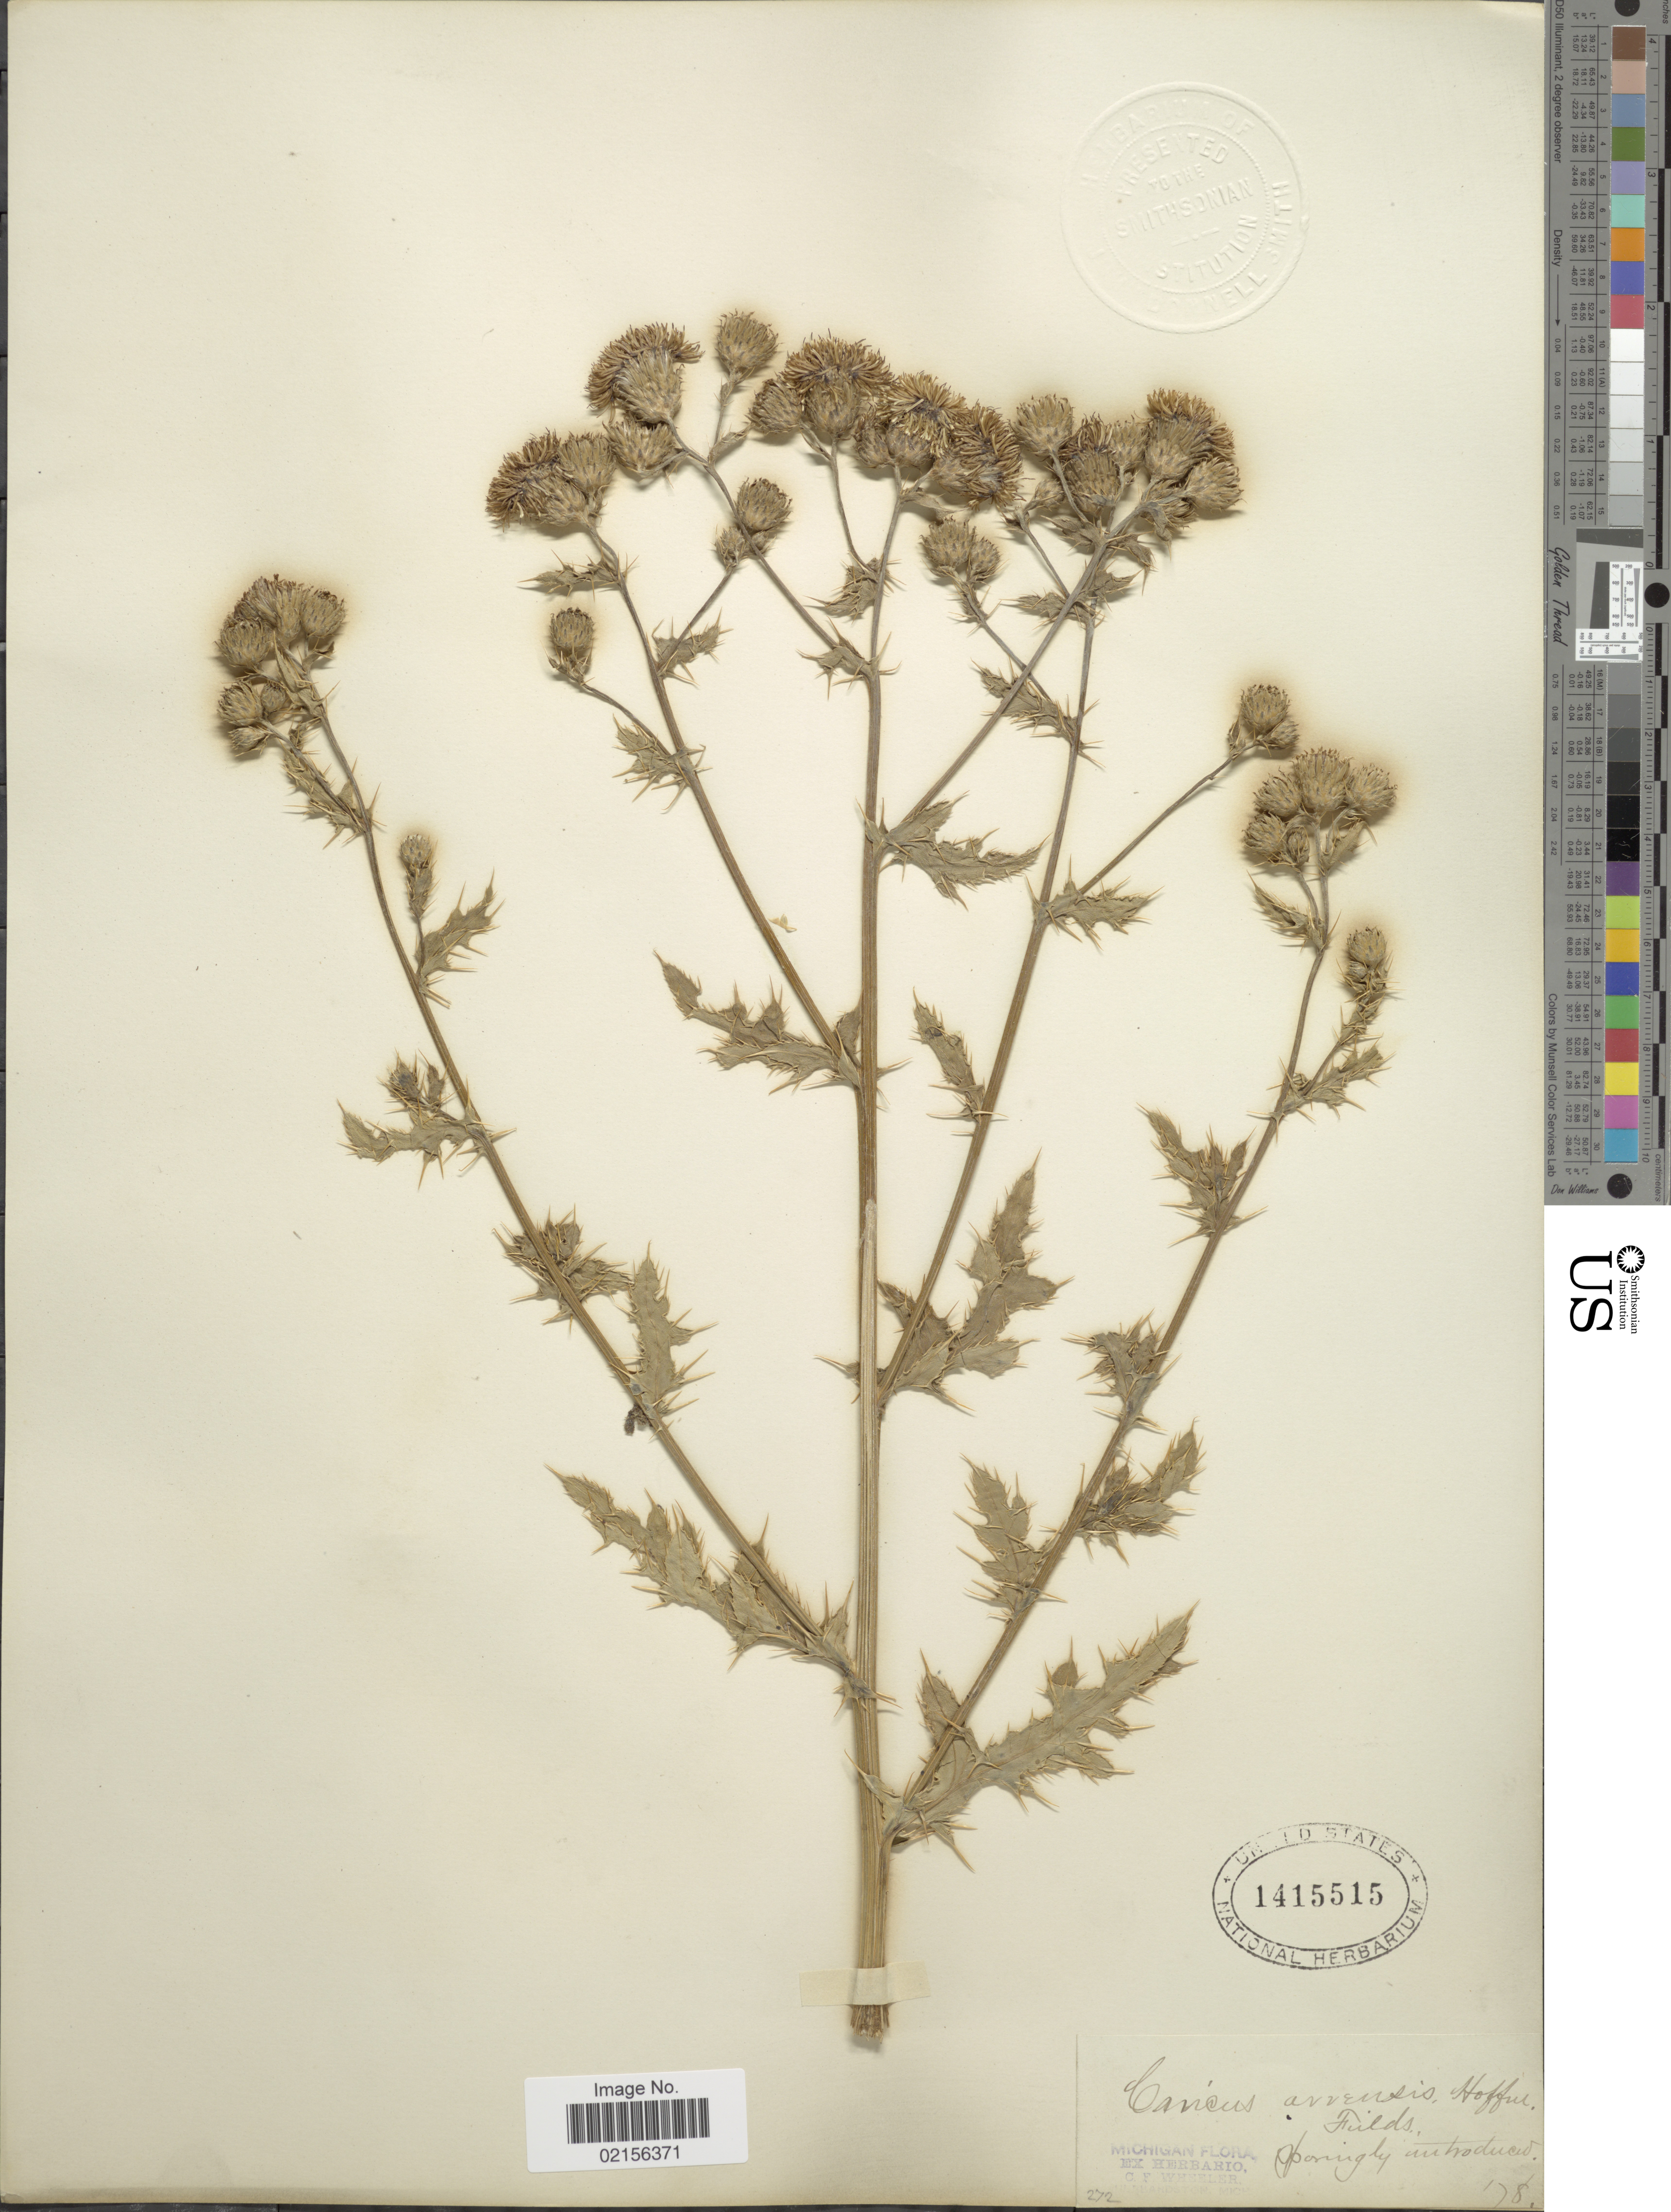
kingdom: Plantae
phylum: Tracheophyta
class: Magnoliopsida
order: Asterales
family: Asteraceae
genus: Cirsium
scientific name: Cirsium arvense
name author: (L.) Scop.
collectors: C. Wheeler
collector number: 272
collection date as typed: Transcribed d/m/y: //78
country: United States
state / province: Michigan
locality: Fields.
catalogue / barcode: US 1415515